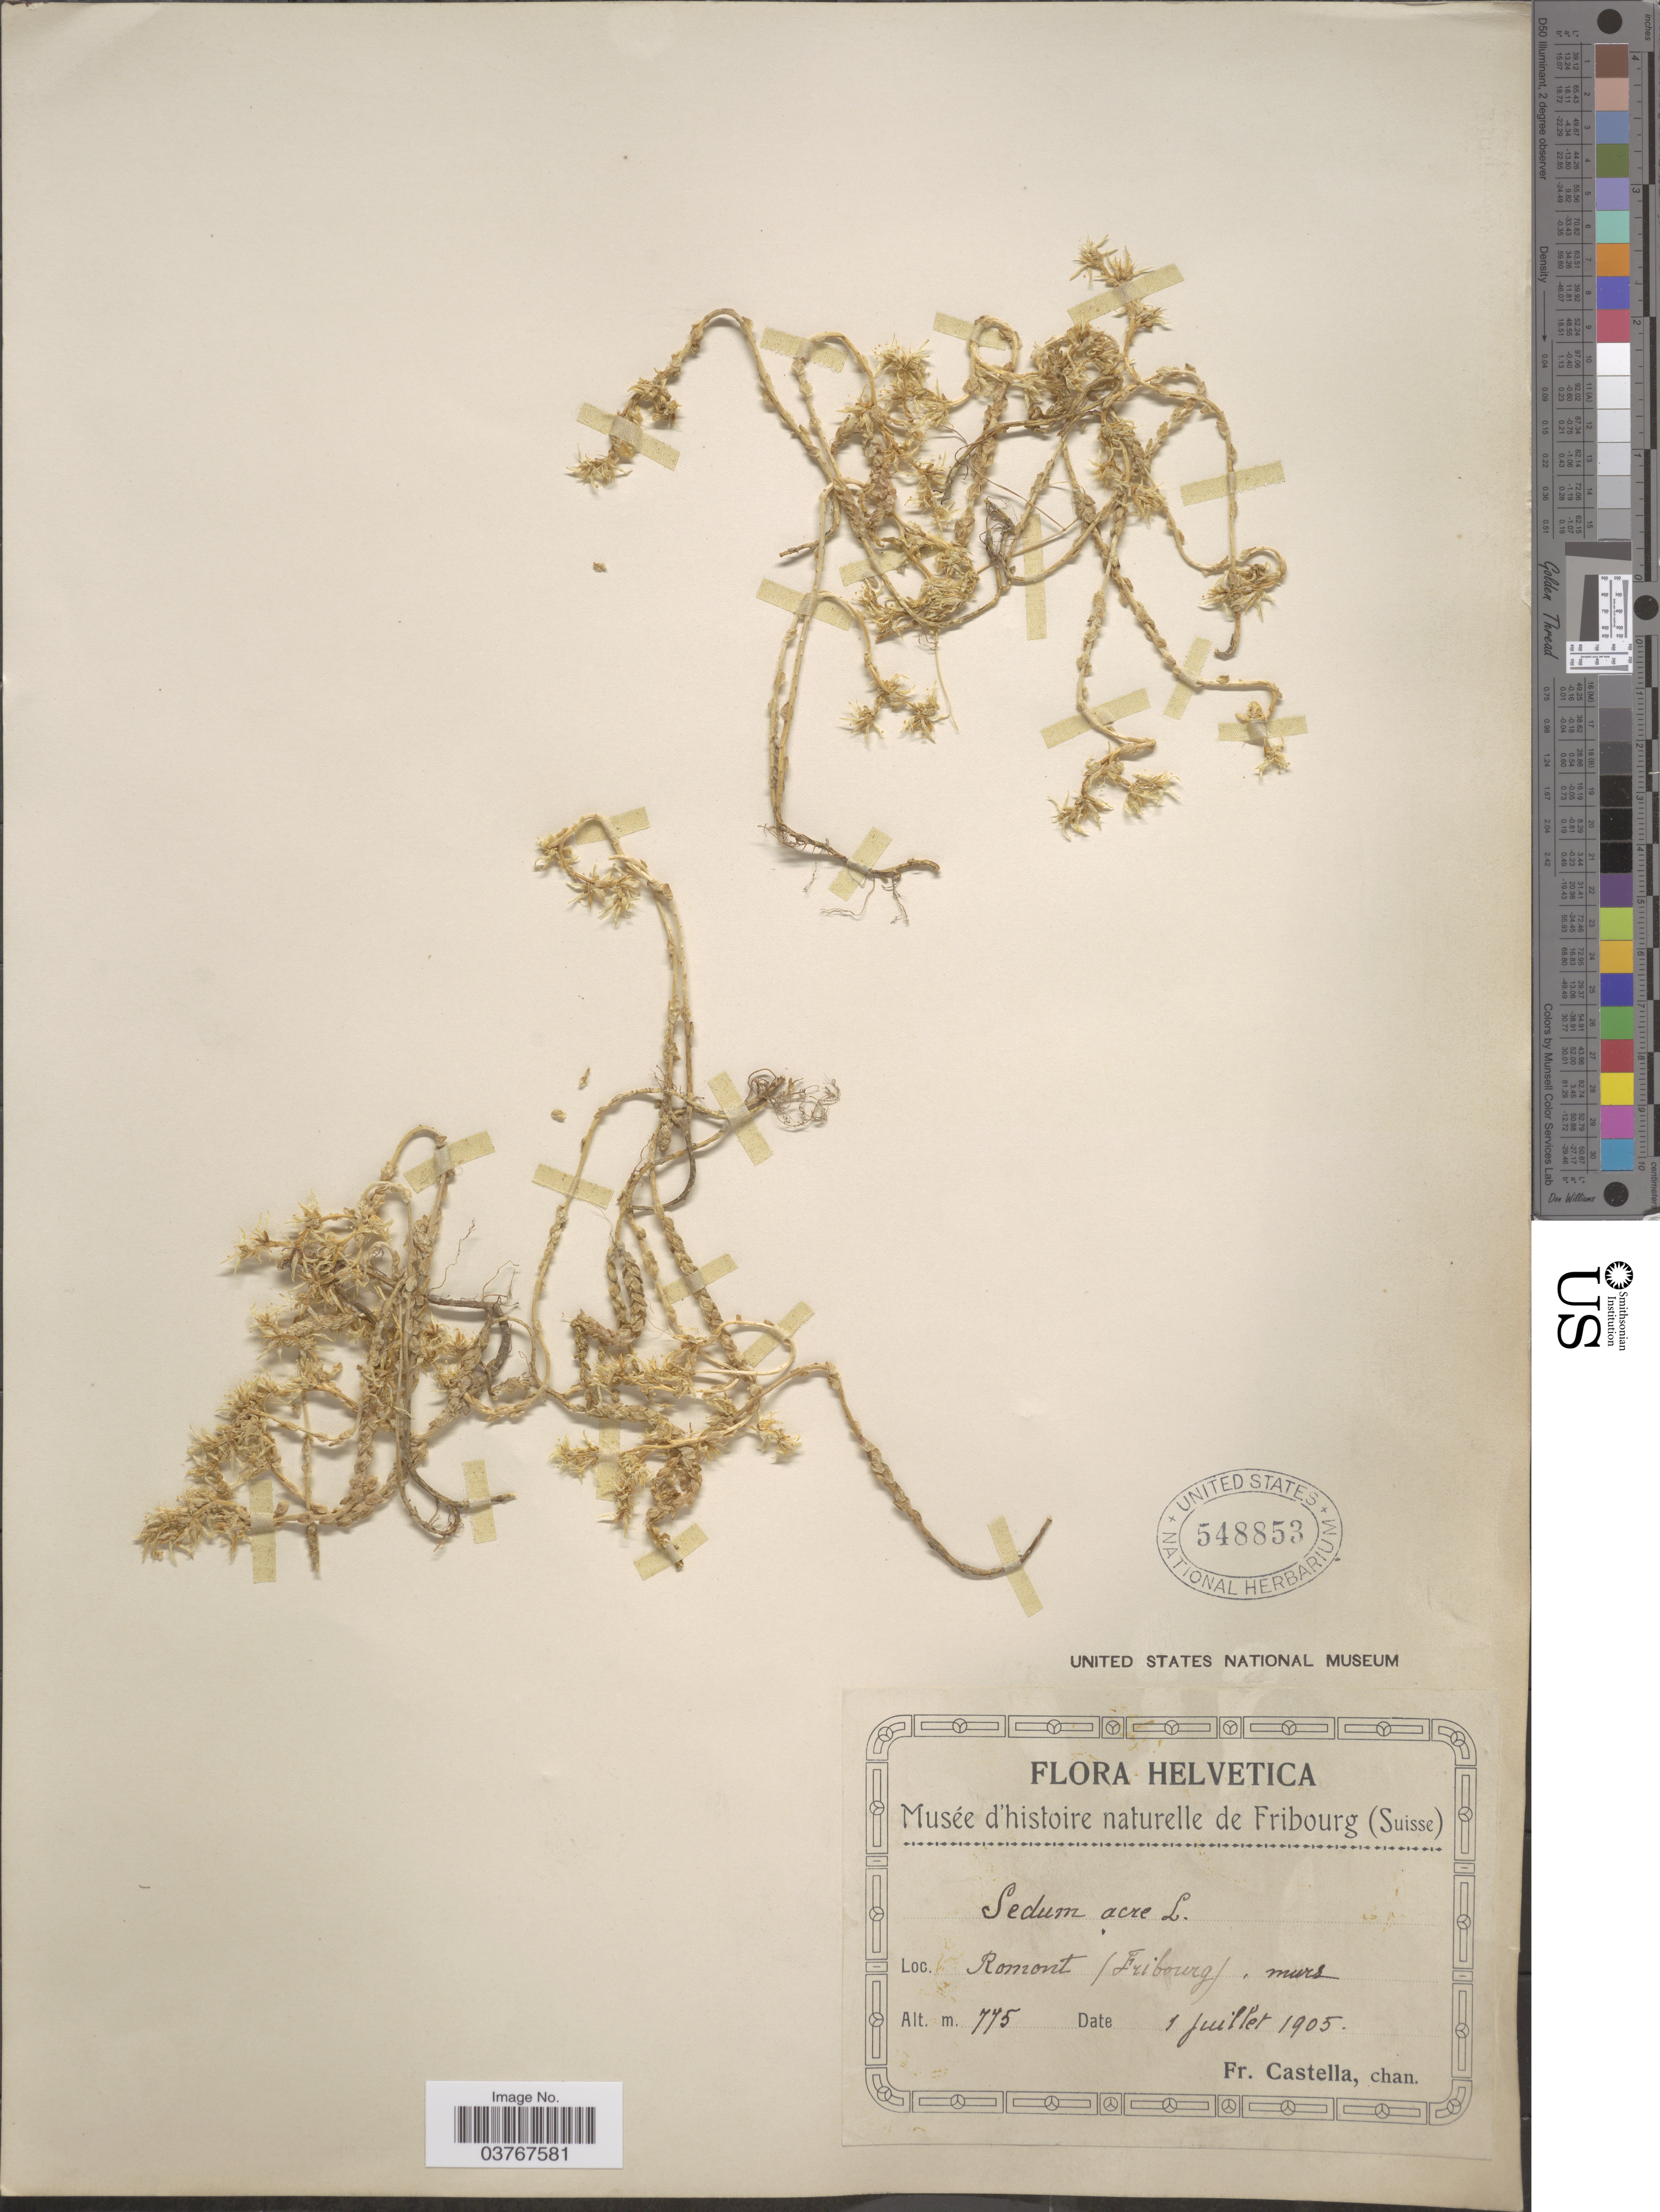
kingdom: Plantae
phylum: Tracheophyta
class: Magnoliopsida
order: Saxifragales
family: Crassulaceae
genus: Sedum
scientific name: Sedum acre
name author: L.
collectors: Fr. Castella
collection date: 1905-07-01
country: Switzerland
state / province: Fribourg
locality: Helvetica. Romont, murs.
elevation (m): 775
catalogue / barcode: US 548853